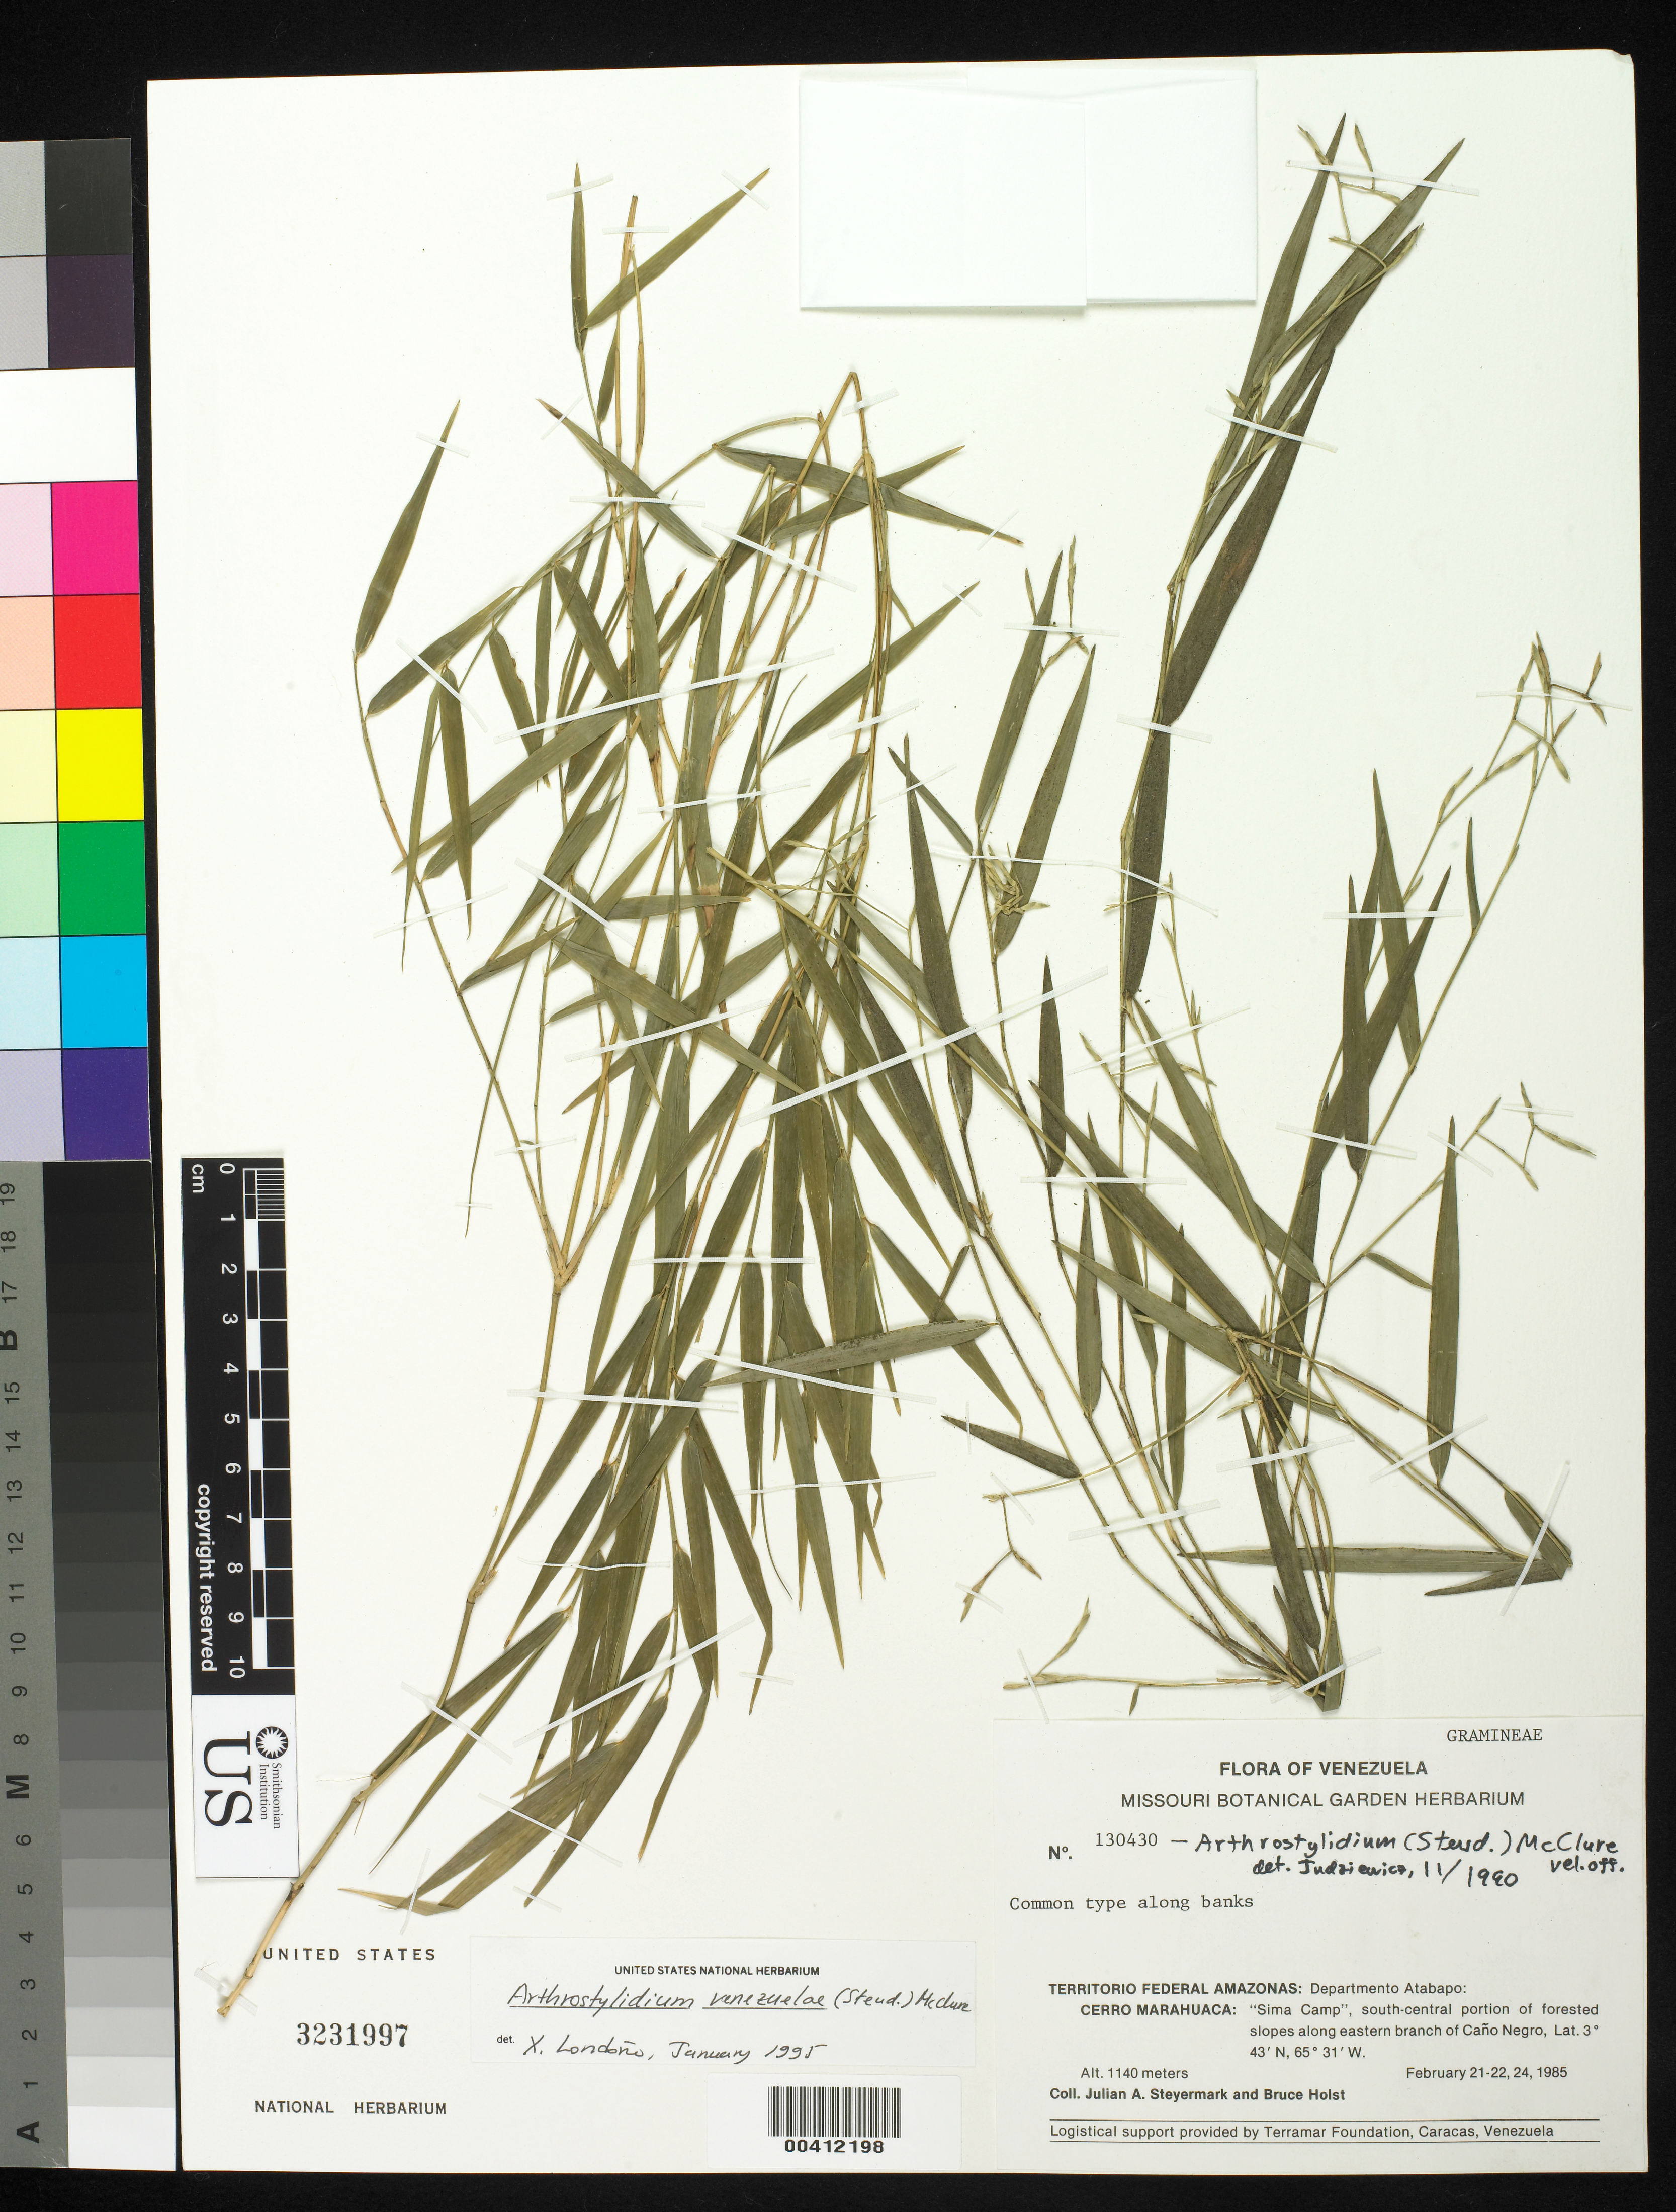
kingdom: Plantae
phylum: Tracheophyta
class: Liliopsida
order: Poales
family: Poaceae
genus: Arthrostylidium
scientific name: Arthrostylidium venezuelae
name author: (Steud.) McClure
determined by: Londoño, X., (TULV), Jardin Botanico "Juan Maria Cespedes"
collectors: J. Steyermark & B. Holst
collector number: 130430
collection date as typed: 21 Feb 1985 to 24 Feb 1985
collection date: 1985-02-21/1985-02-24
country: Venezuela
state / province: Amazonas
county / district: Atabapo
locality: Cerro Marahuaca: Sima Camp, e branch of cabo negro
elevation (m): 1140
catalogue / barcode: US 3231997